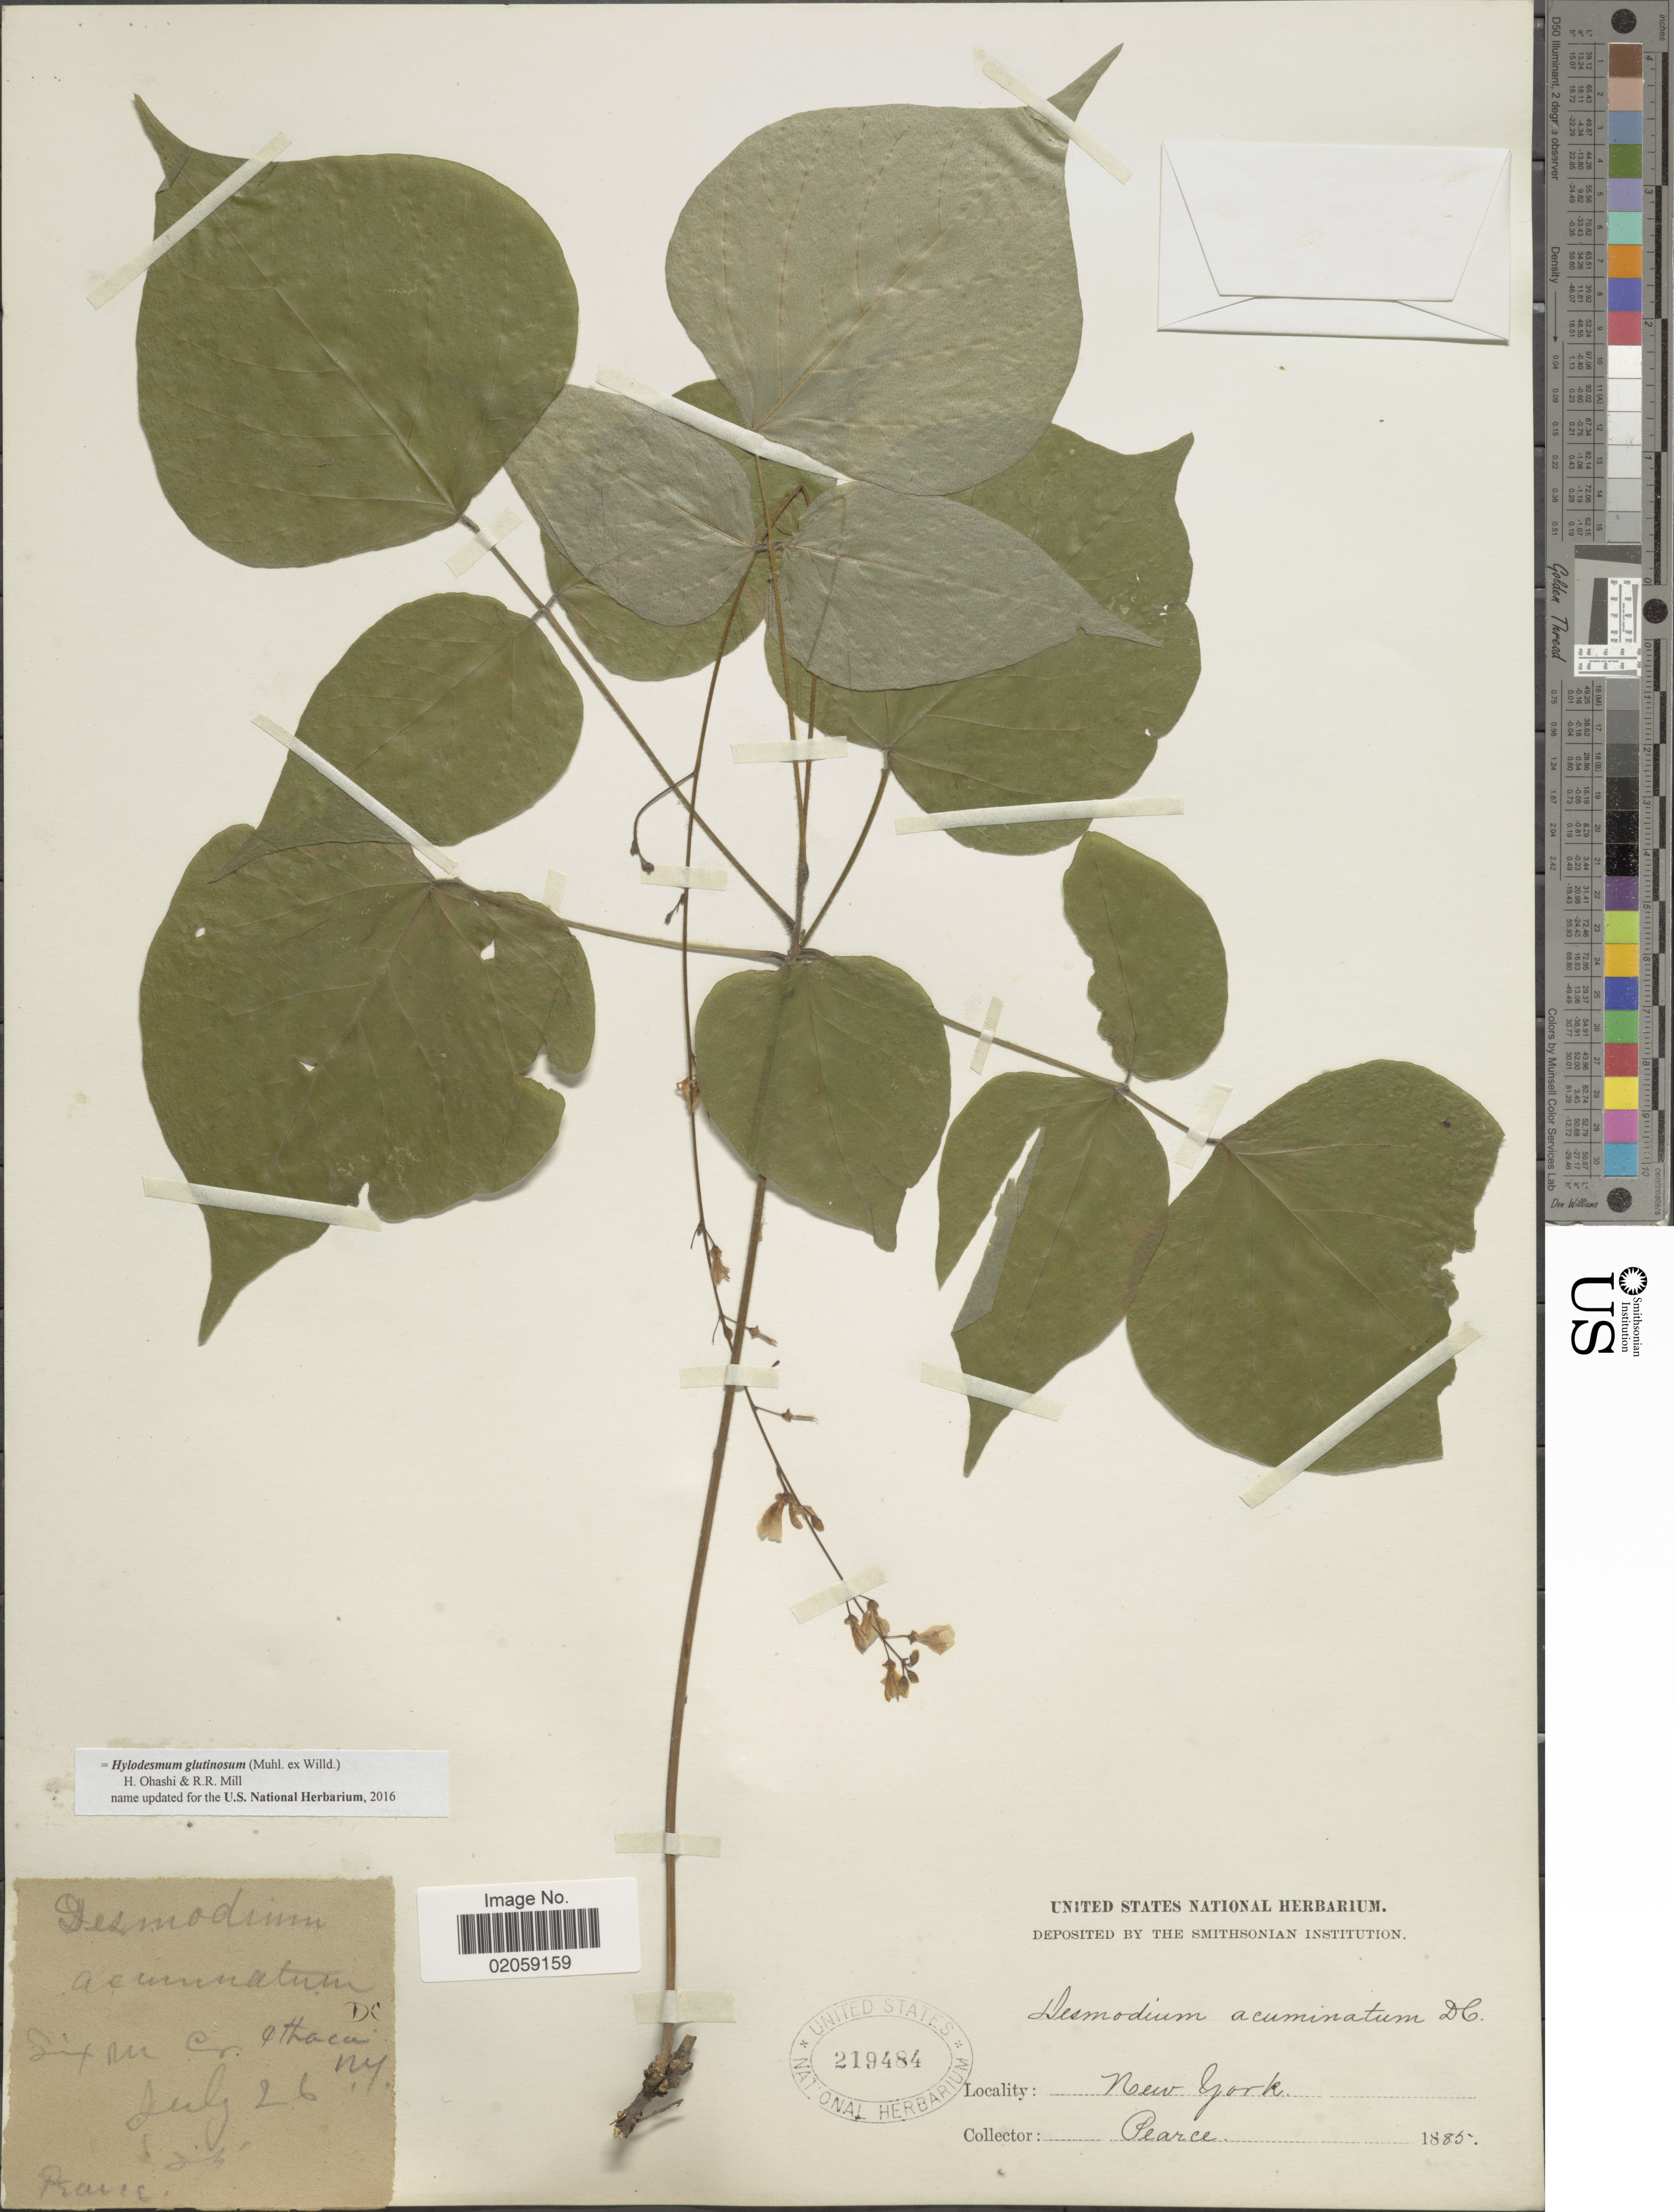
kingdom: Plantae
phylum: Tracheophyta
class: Magnoliopsida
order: Fabales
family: Fabaceae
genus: Hylodesmum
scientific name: Hylodesmum glutinosum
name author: (Muhl. ex Willd.) H. Ohashi & R.R. Mill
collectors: -. Pearce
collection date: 1885-07-26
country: United States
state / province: New York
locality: Six M Cr. Ithaca.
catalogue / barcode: US 219484